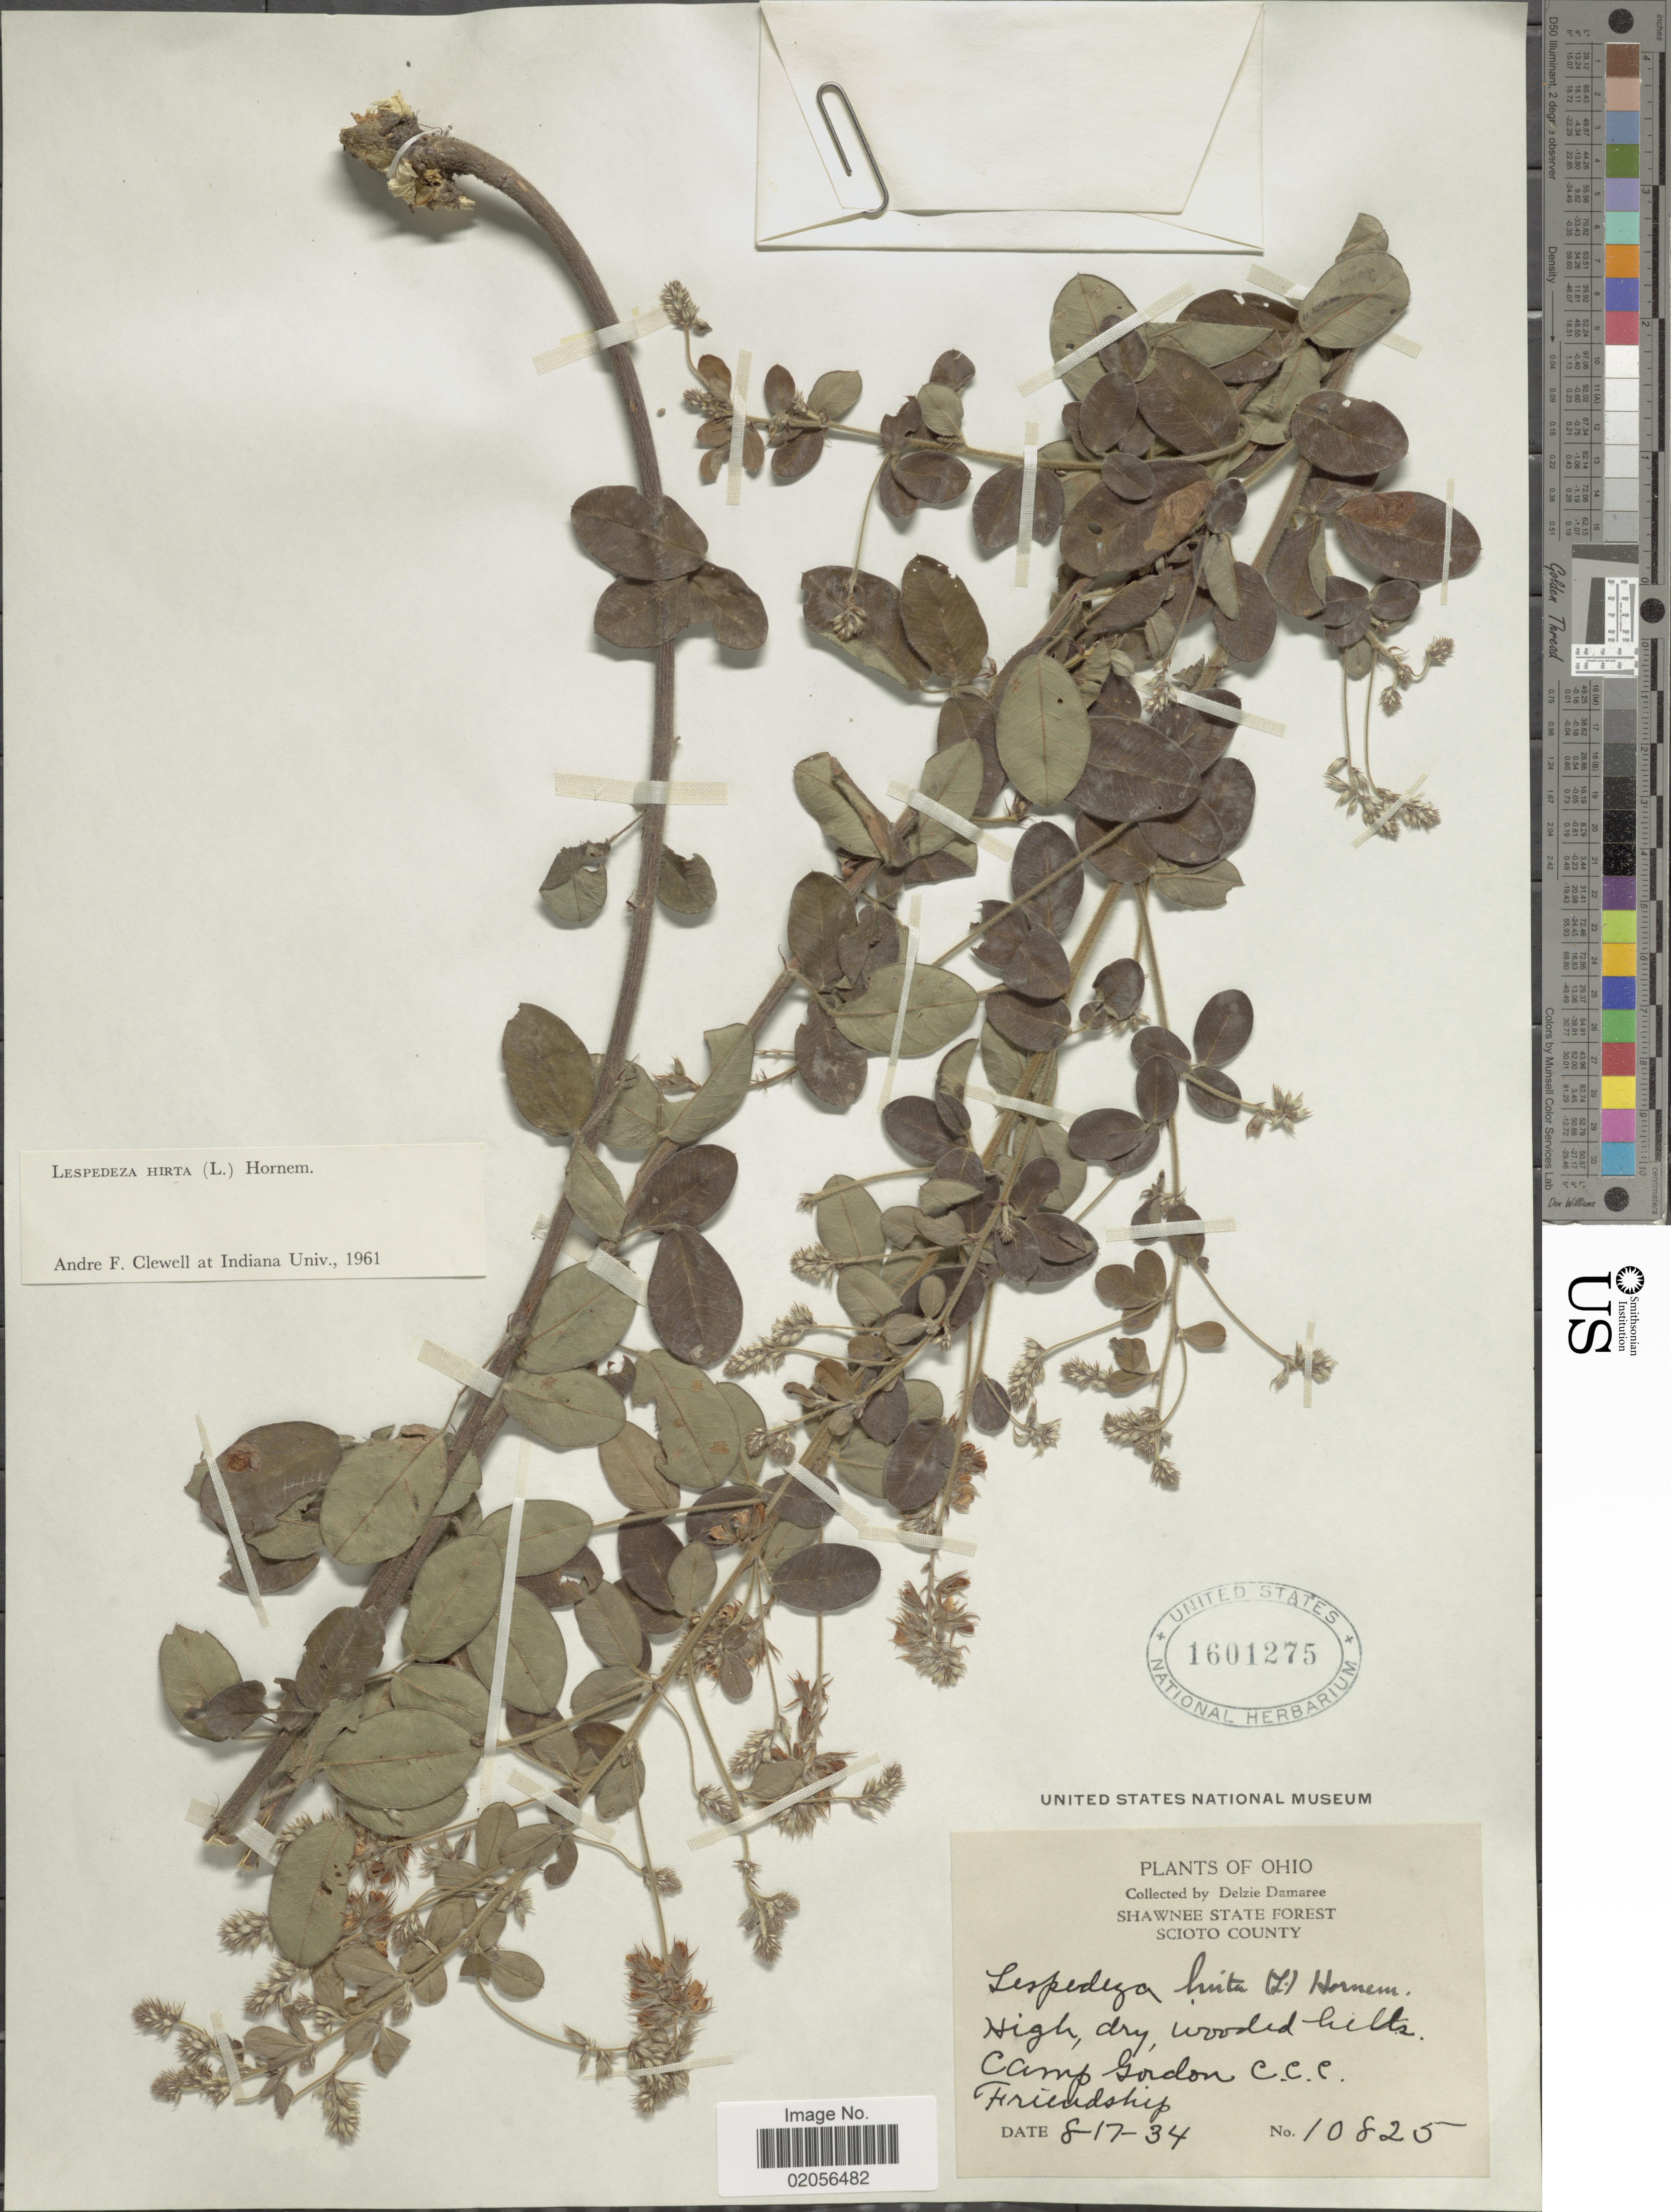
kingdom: Plantae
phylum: Tracheophyta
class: Magnoliopsida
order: Fabales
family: Fabaceae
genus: Lespedeza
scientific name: Lespedeza hirta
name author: (L.) Hornem.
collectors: D. Demaree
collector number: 10825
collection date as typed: Transcribed d/m/y: 17/8/34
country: United States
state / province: Ohio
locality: Shawnee State Forest, Scioto County, High, dry, wooded hills, Camp Gordon C.C.C. Friendship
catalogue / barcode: US 1601275